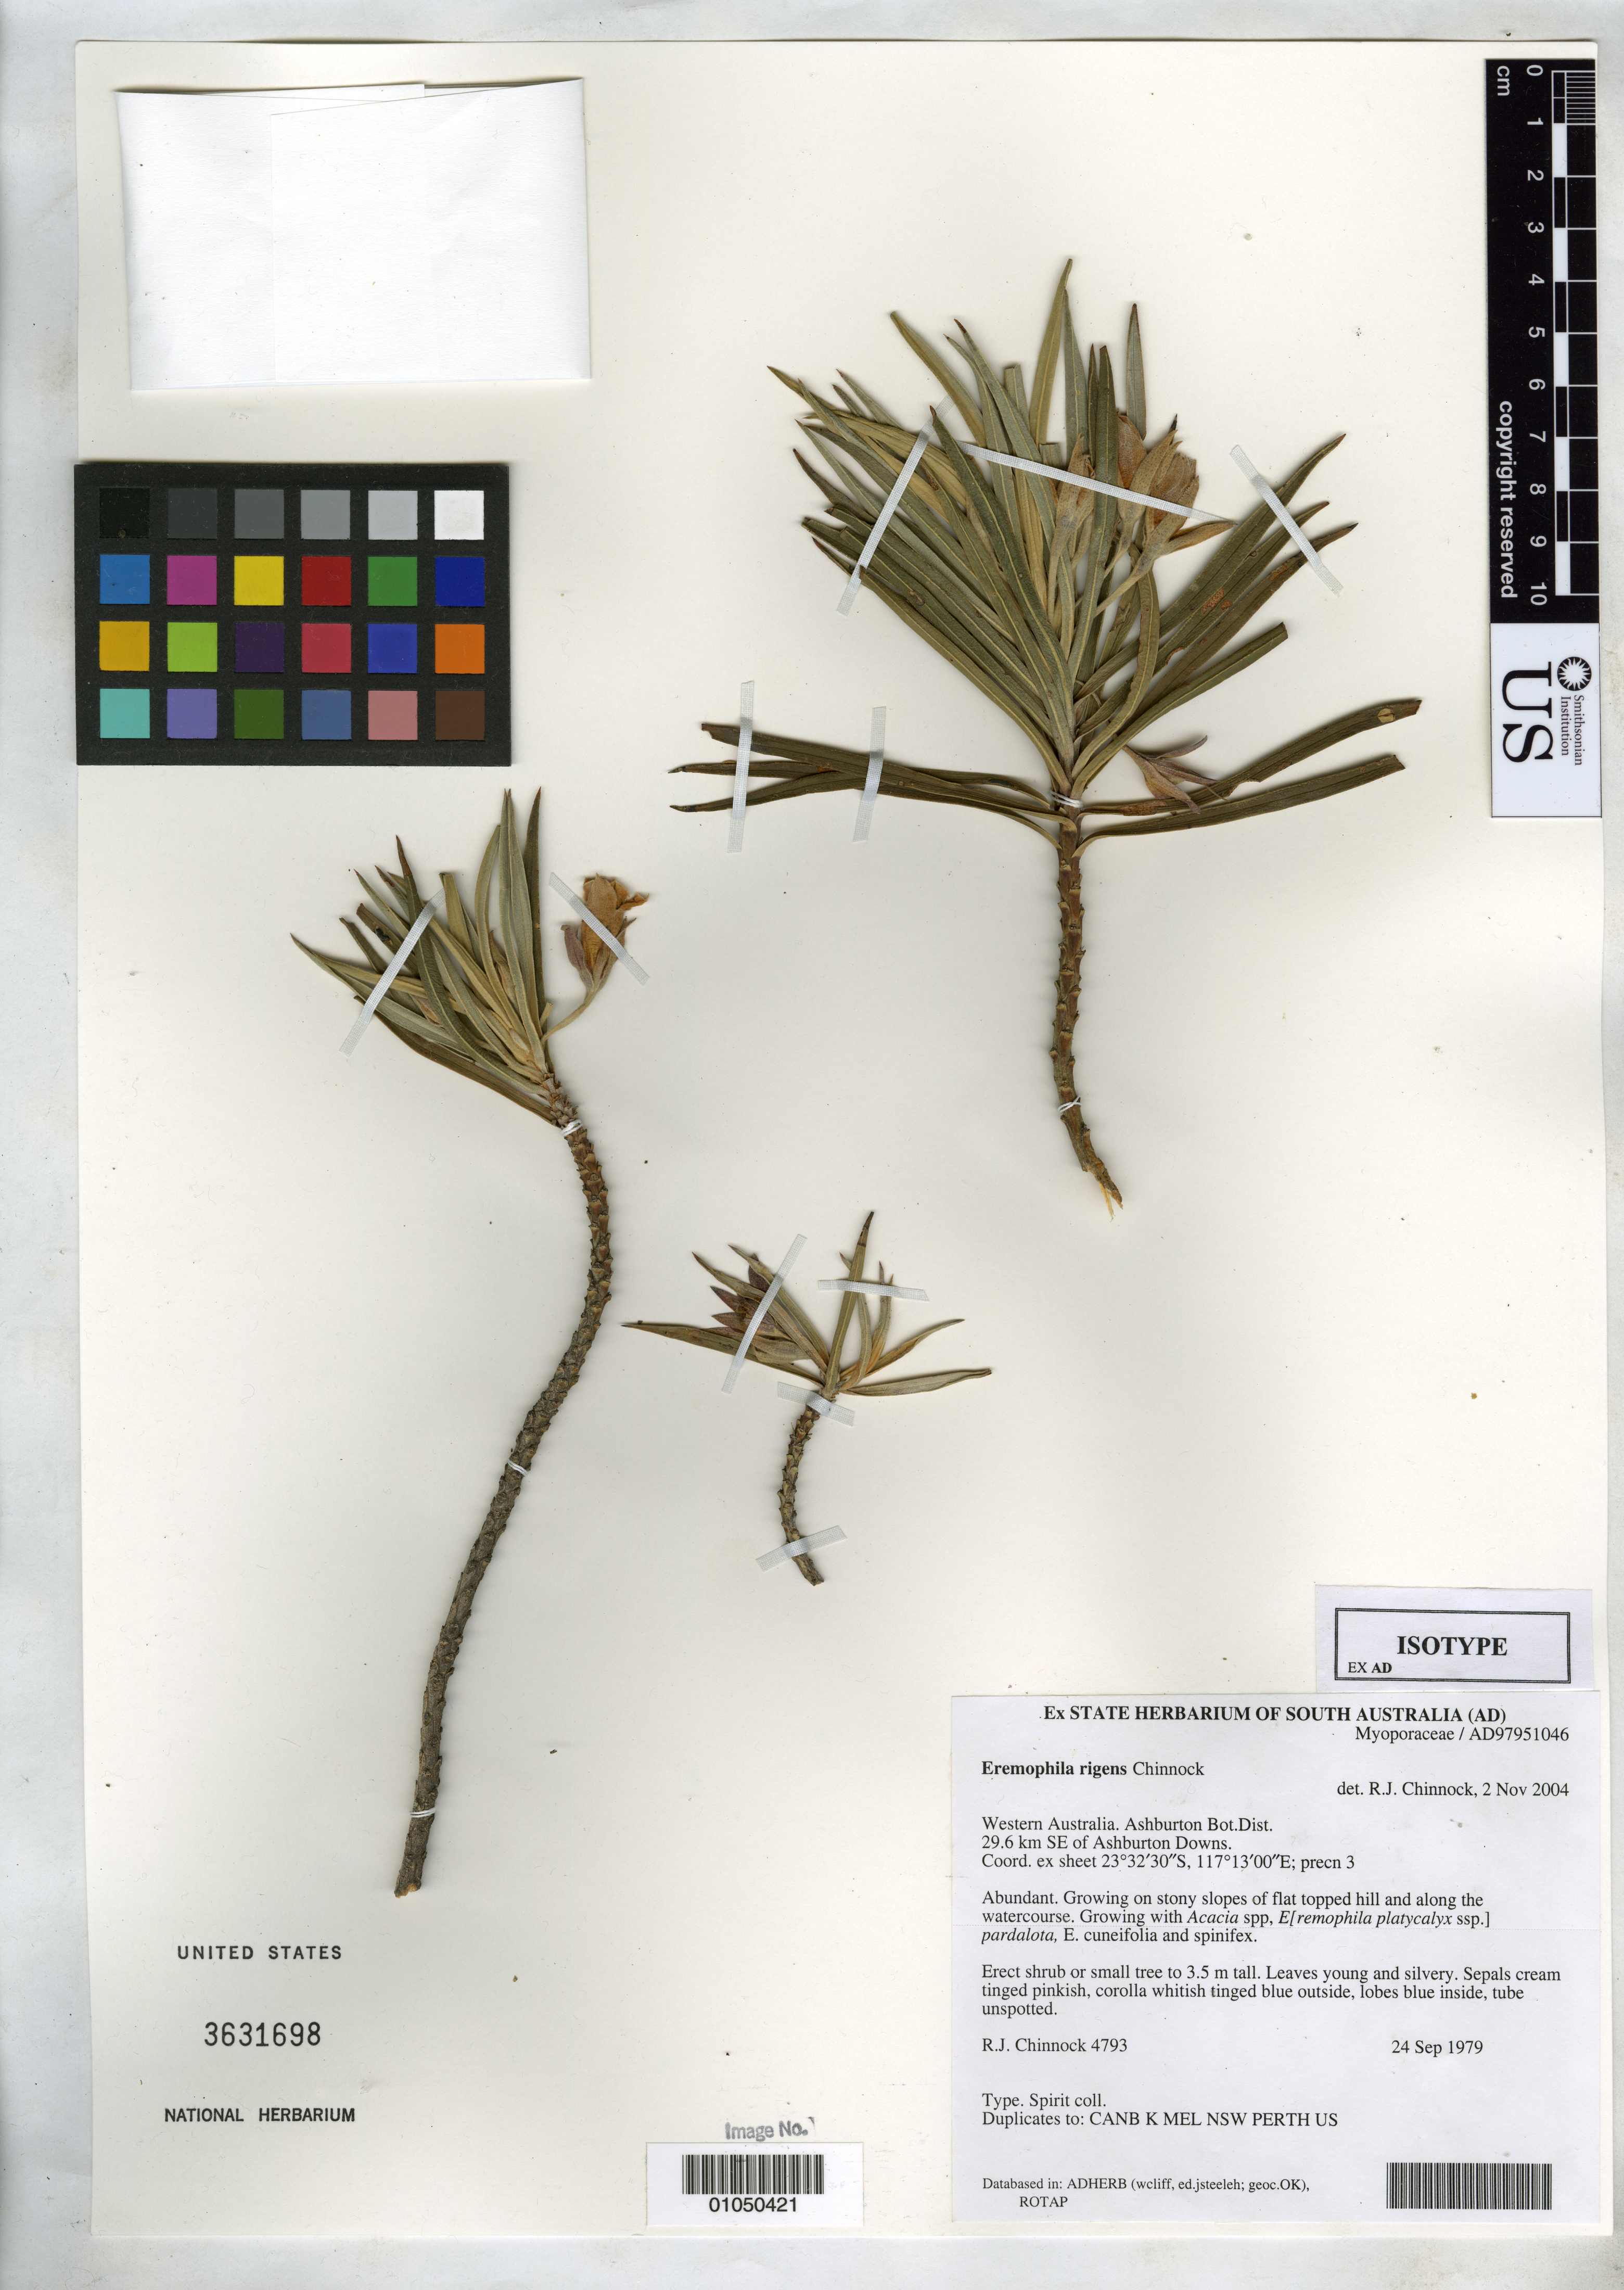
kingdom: Plantae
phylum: Tracheophyta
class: Magnoliopsida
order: Lamiales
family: Scrophulariaceae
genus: Eremophila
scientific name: Eremophila rigens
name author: Chinnock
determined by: Chinnock, R. J.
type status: Isotype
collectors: R. J. Chinnock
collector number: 4793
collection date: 1979-09-24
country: Australia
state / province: Western Australia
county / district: Ashburton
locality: Ashburton Bot. Dist. 29.6 km SE of Ashburton Downs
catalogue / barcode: US 3631698